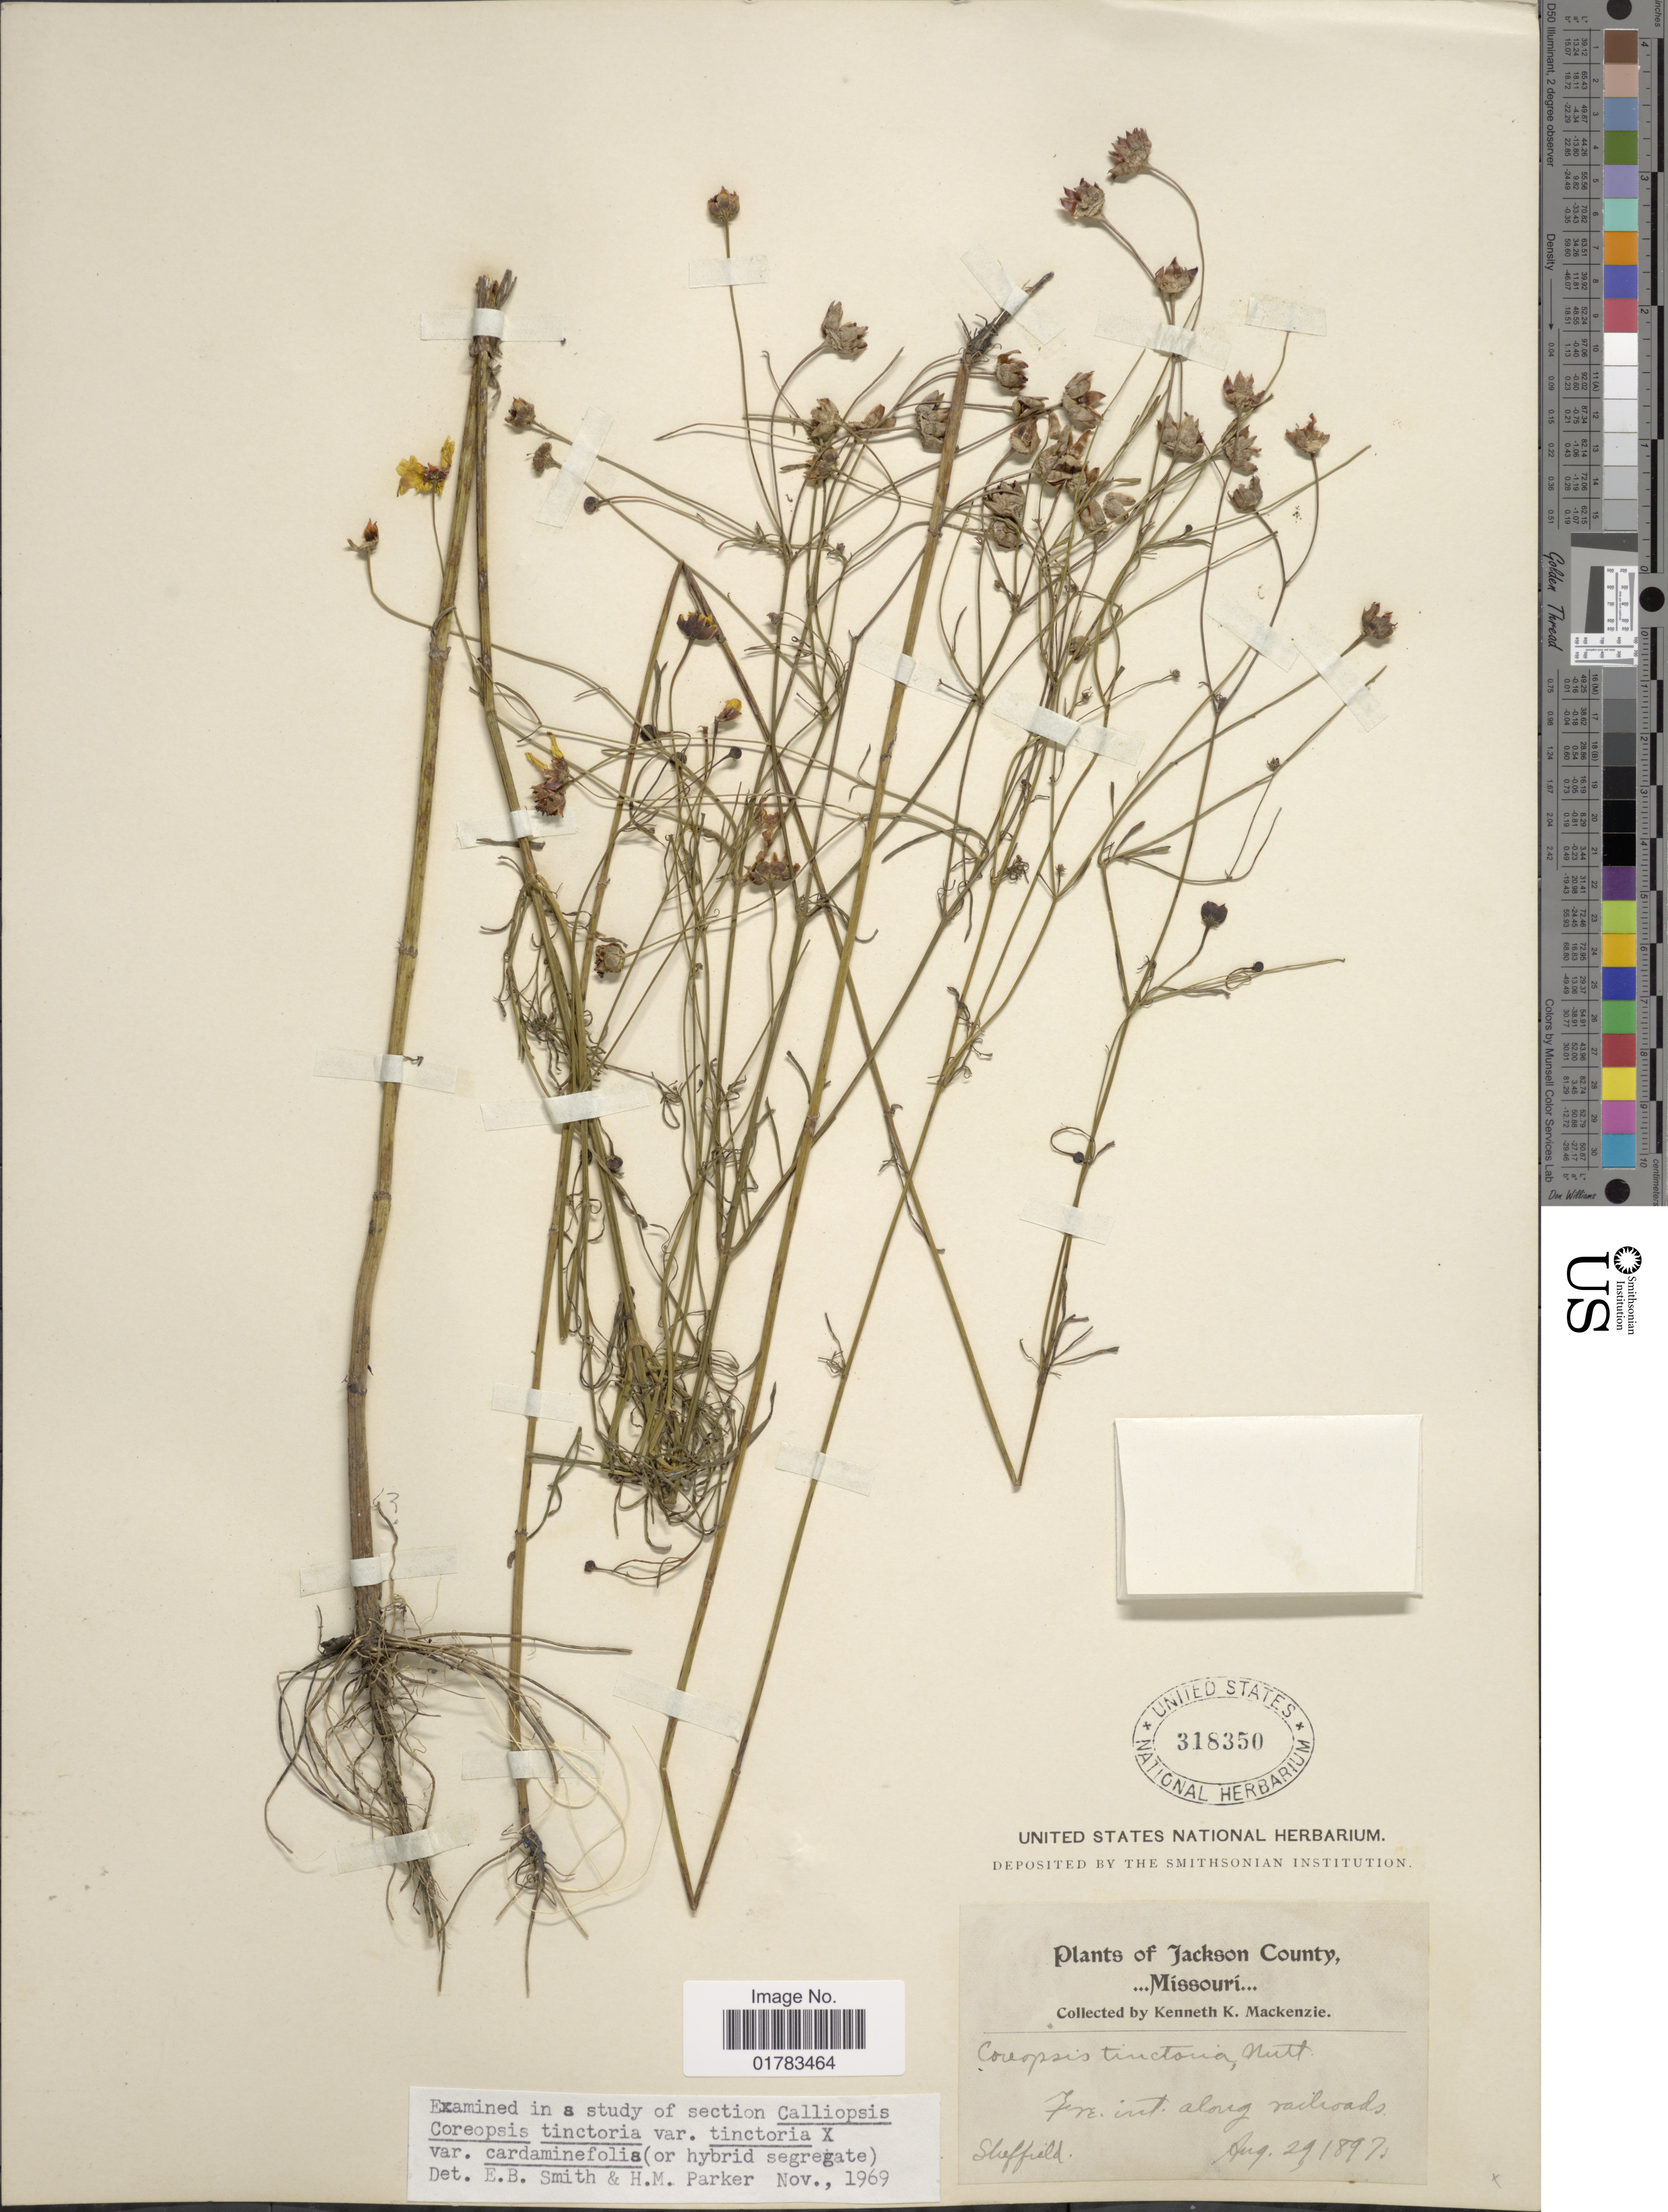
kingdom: Plantae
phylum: Tracheophyta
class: Magnoliopsida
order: Asterales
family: Asteraceae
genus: Coreopsis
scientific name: Coreopsis tinctoria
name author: Nutt.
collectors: K. K. Mackenzie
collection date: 1897-08-29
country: United States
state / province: Missouri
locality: Jackson County, Sheffield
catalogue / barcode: US 318350